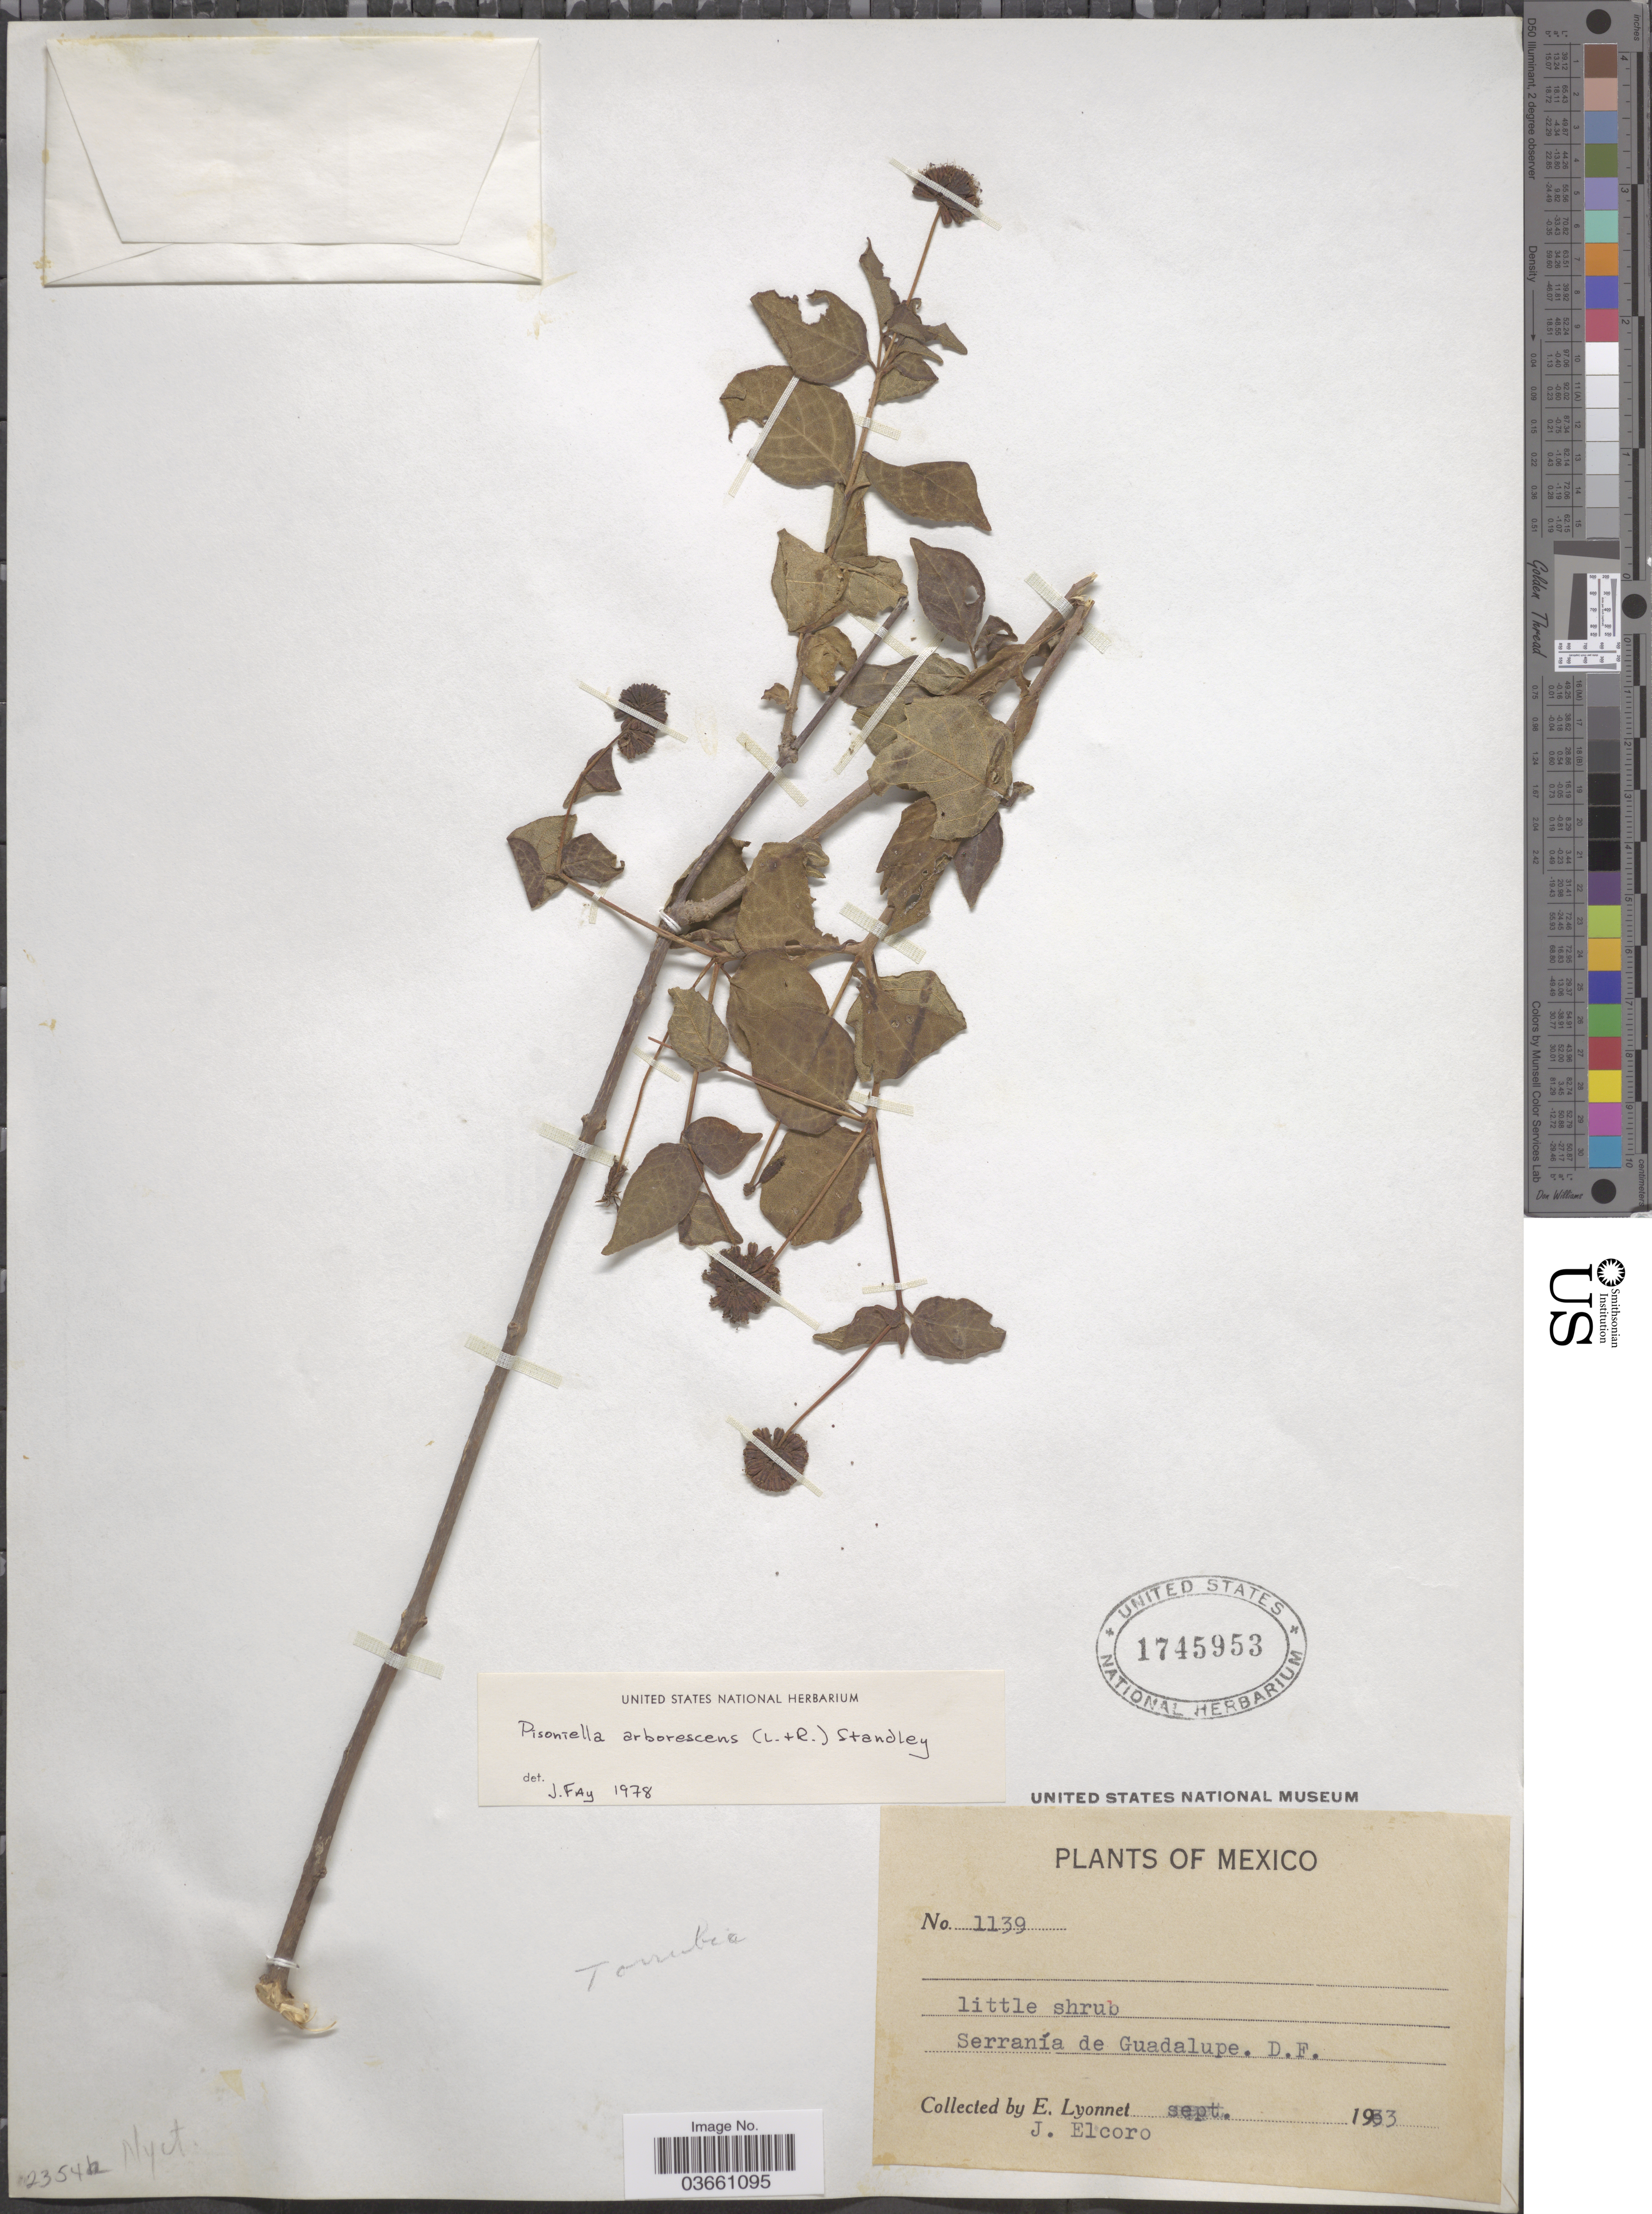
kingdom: Plantae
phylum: Tracheophyta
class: Magnoliopsida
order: Caryophyllales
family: Nyctaginaceae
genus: Pisoniella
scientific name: Pisoniella arborescens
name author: (Lag. & Rodr.) Standl.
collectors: E. Lyonnet & J. Elcoro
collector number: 1139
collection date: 1953-09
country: Mexico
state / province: Distrito Federal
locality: Serranía de Guadalupe.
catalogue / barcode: US 1745953